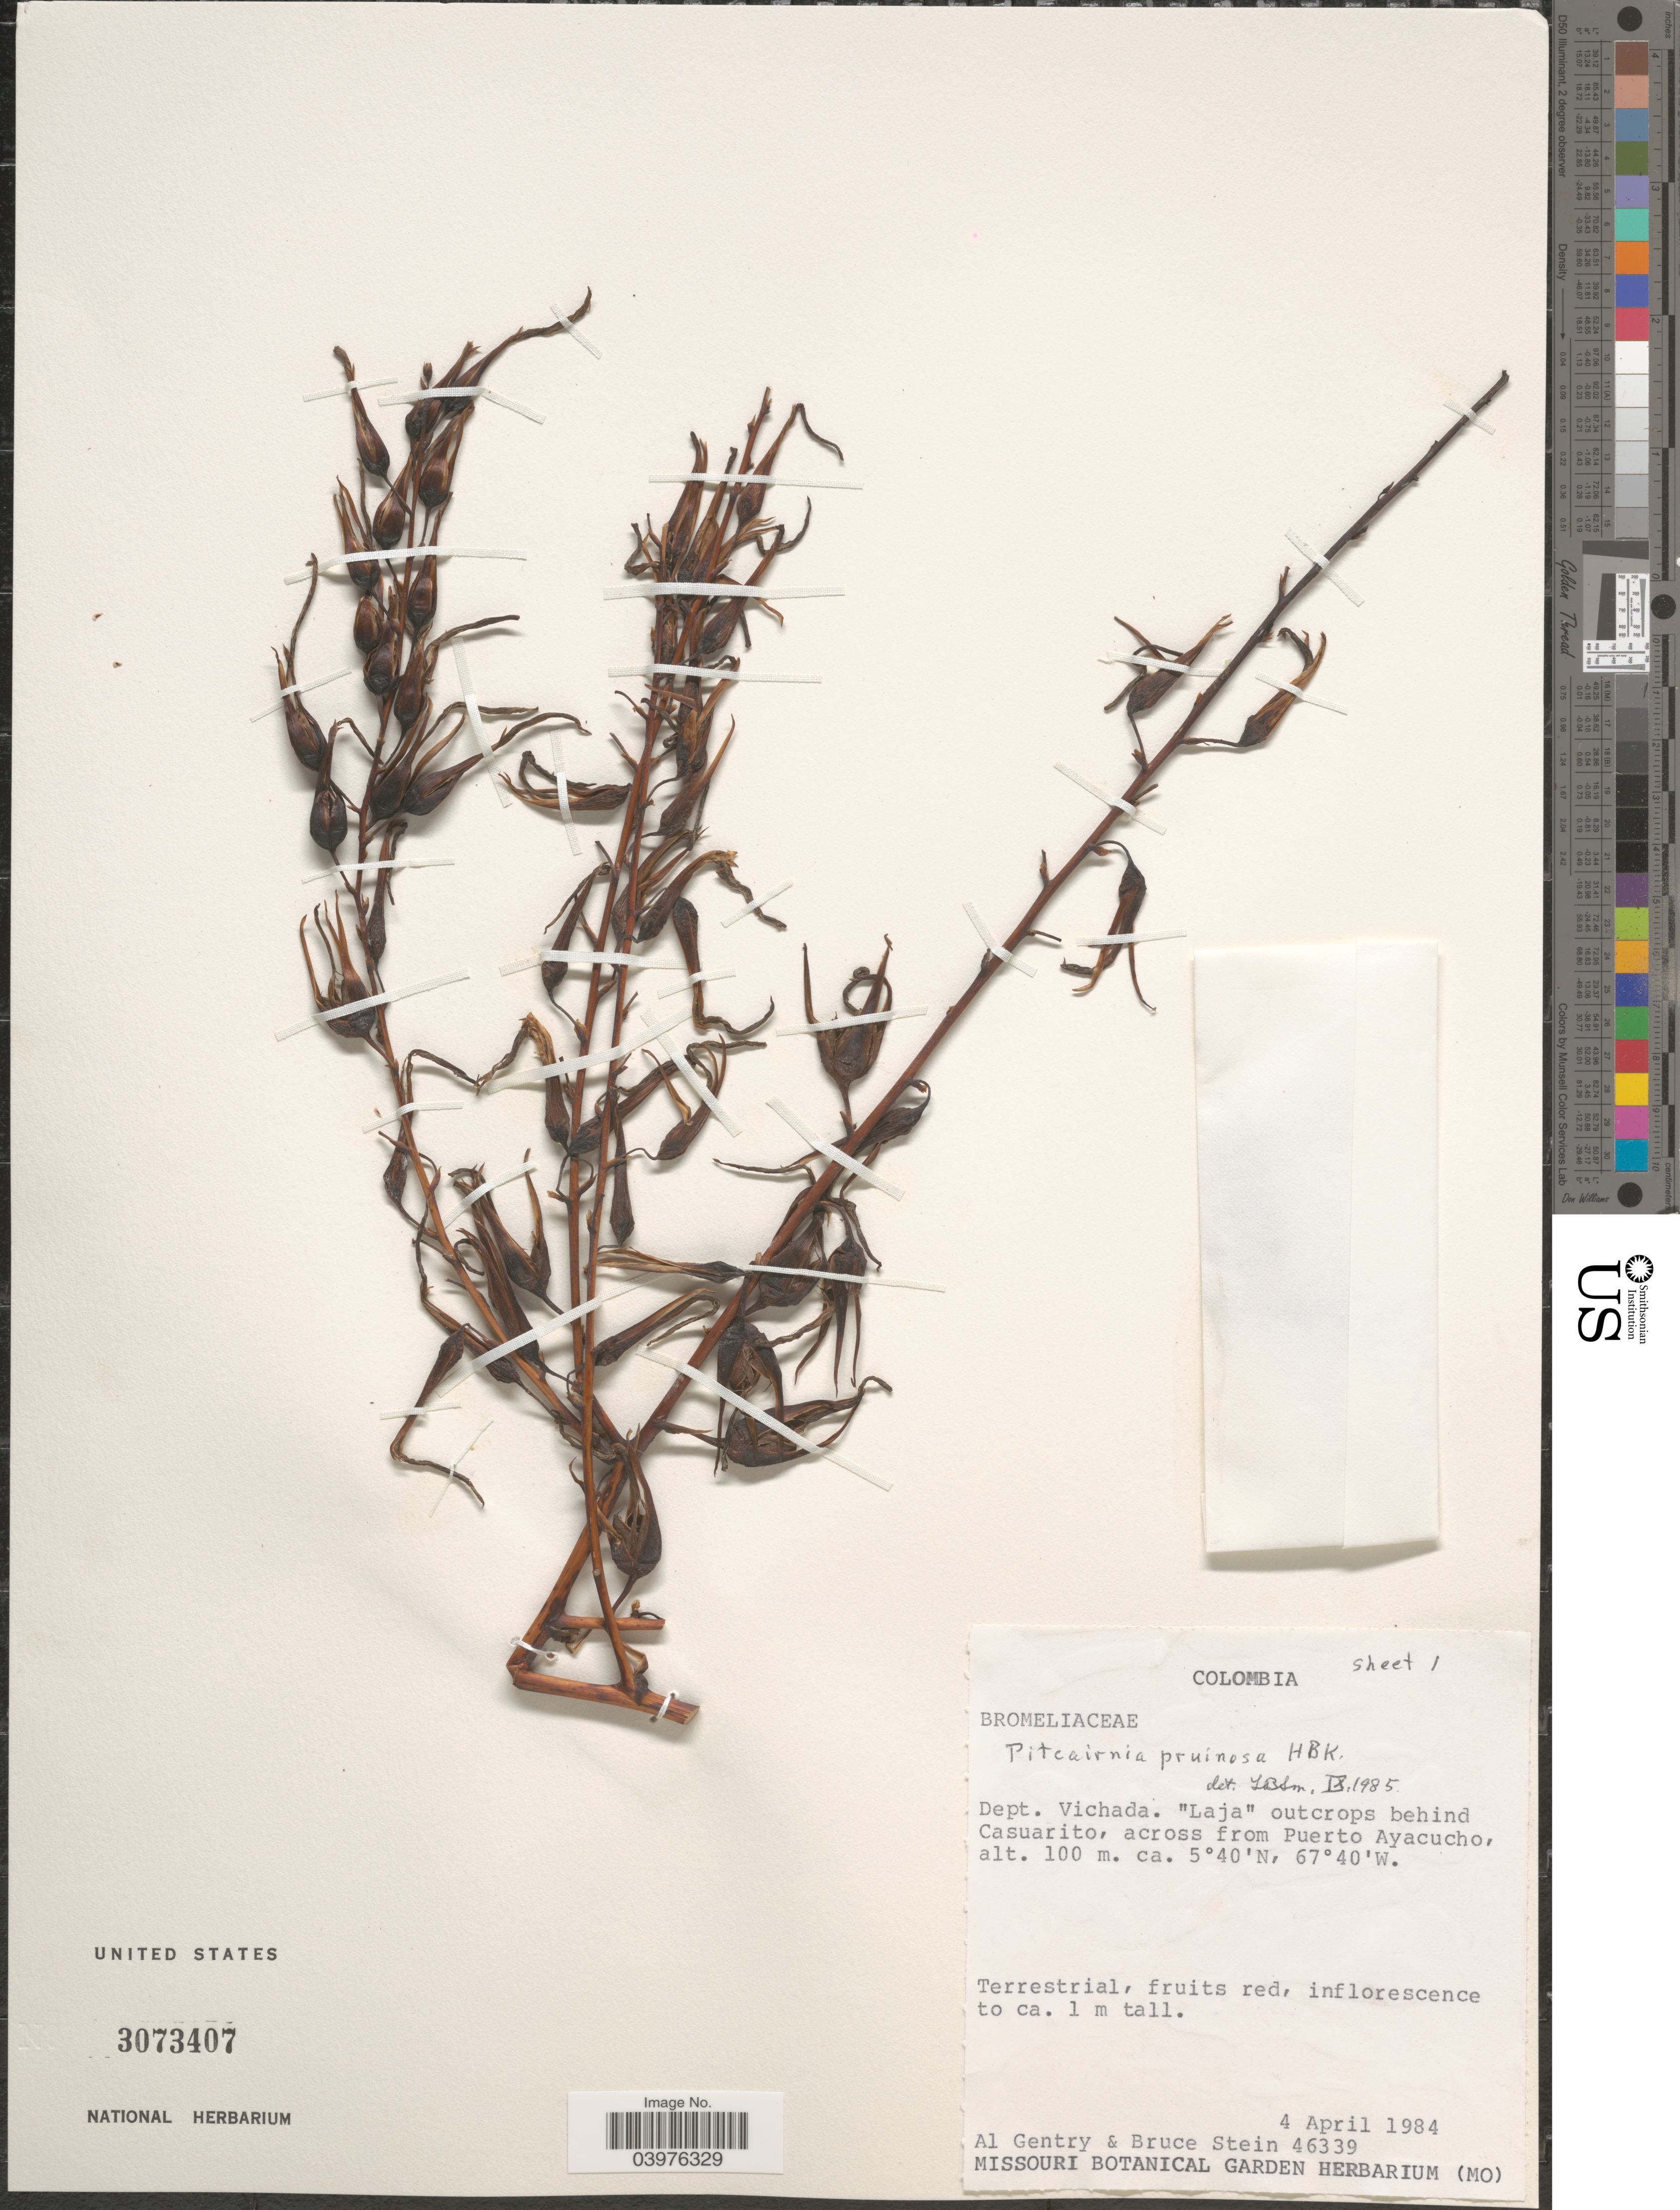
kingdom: Plantae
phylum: Tracheophyta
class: Liliopsida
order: Poales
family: Bromeliaceae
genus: Pitcairnia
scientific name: Pitcairnia pruinosa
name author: Kunth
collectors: A. H. Gentry & B. A. Stein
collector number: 46339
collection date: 1984-04-04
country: Colombia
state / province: Vichada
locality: Dept. Vichada. "Laja" outcrops behind Casuarito, across from Puerto Ayacucho.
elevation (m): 100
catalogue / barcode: US 3073407